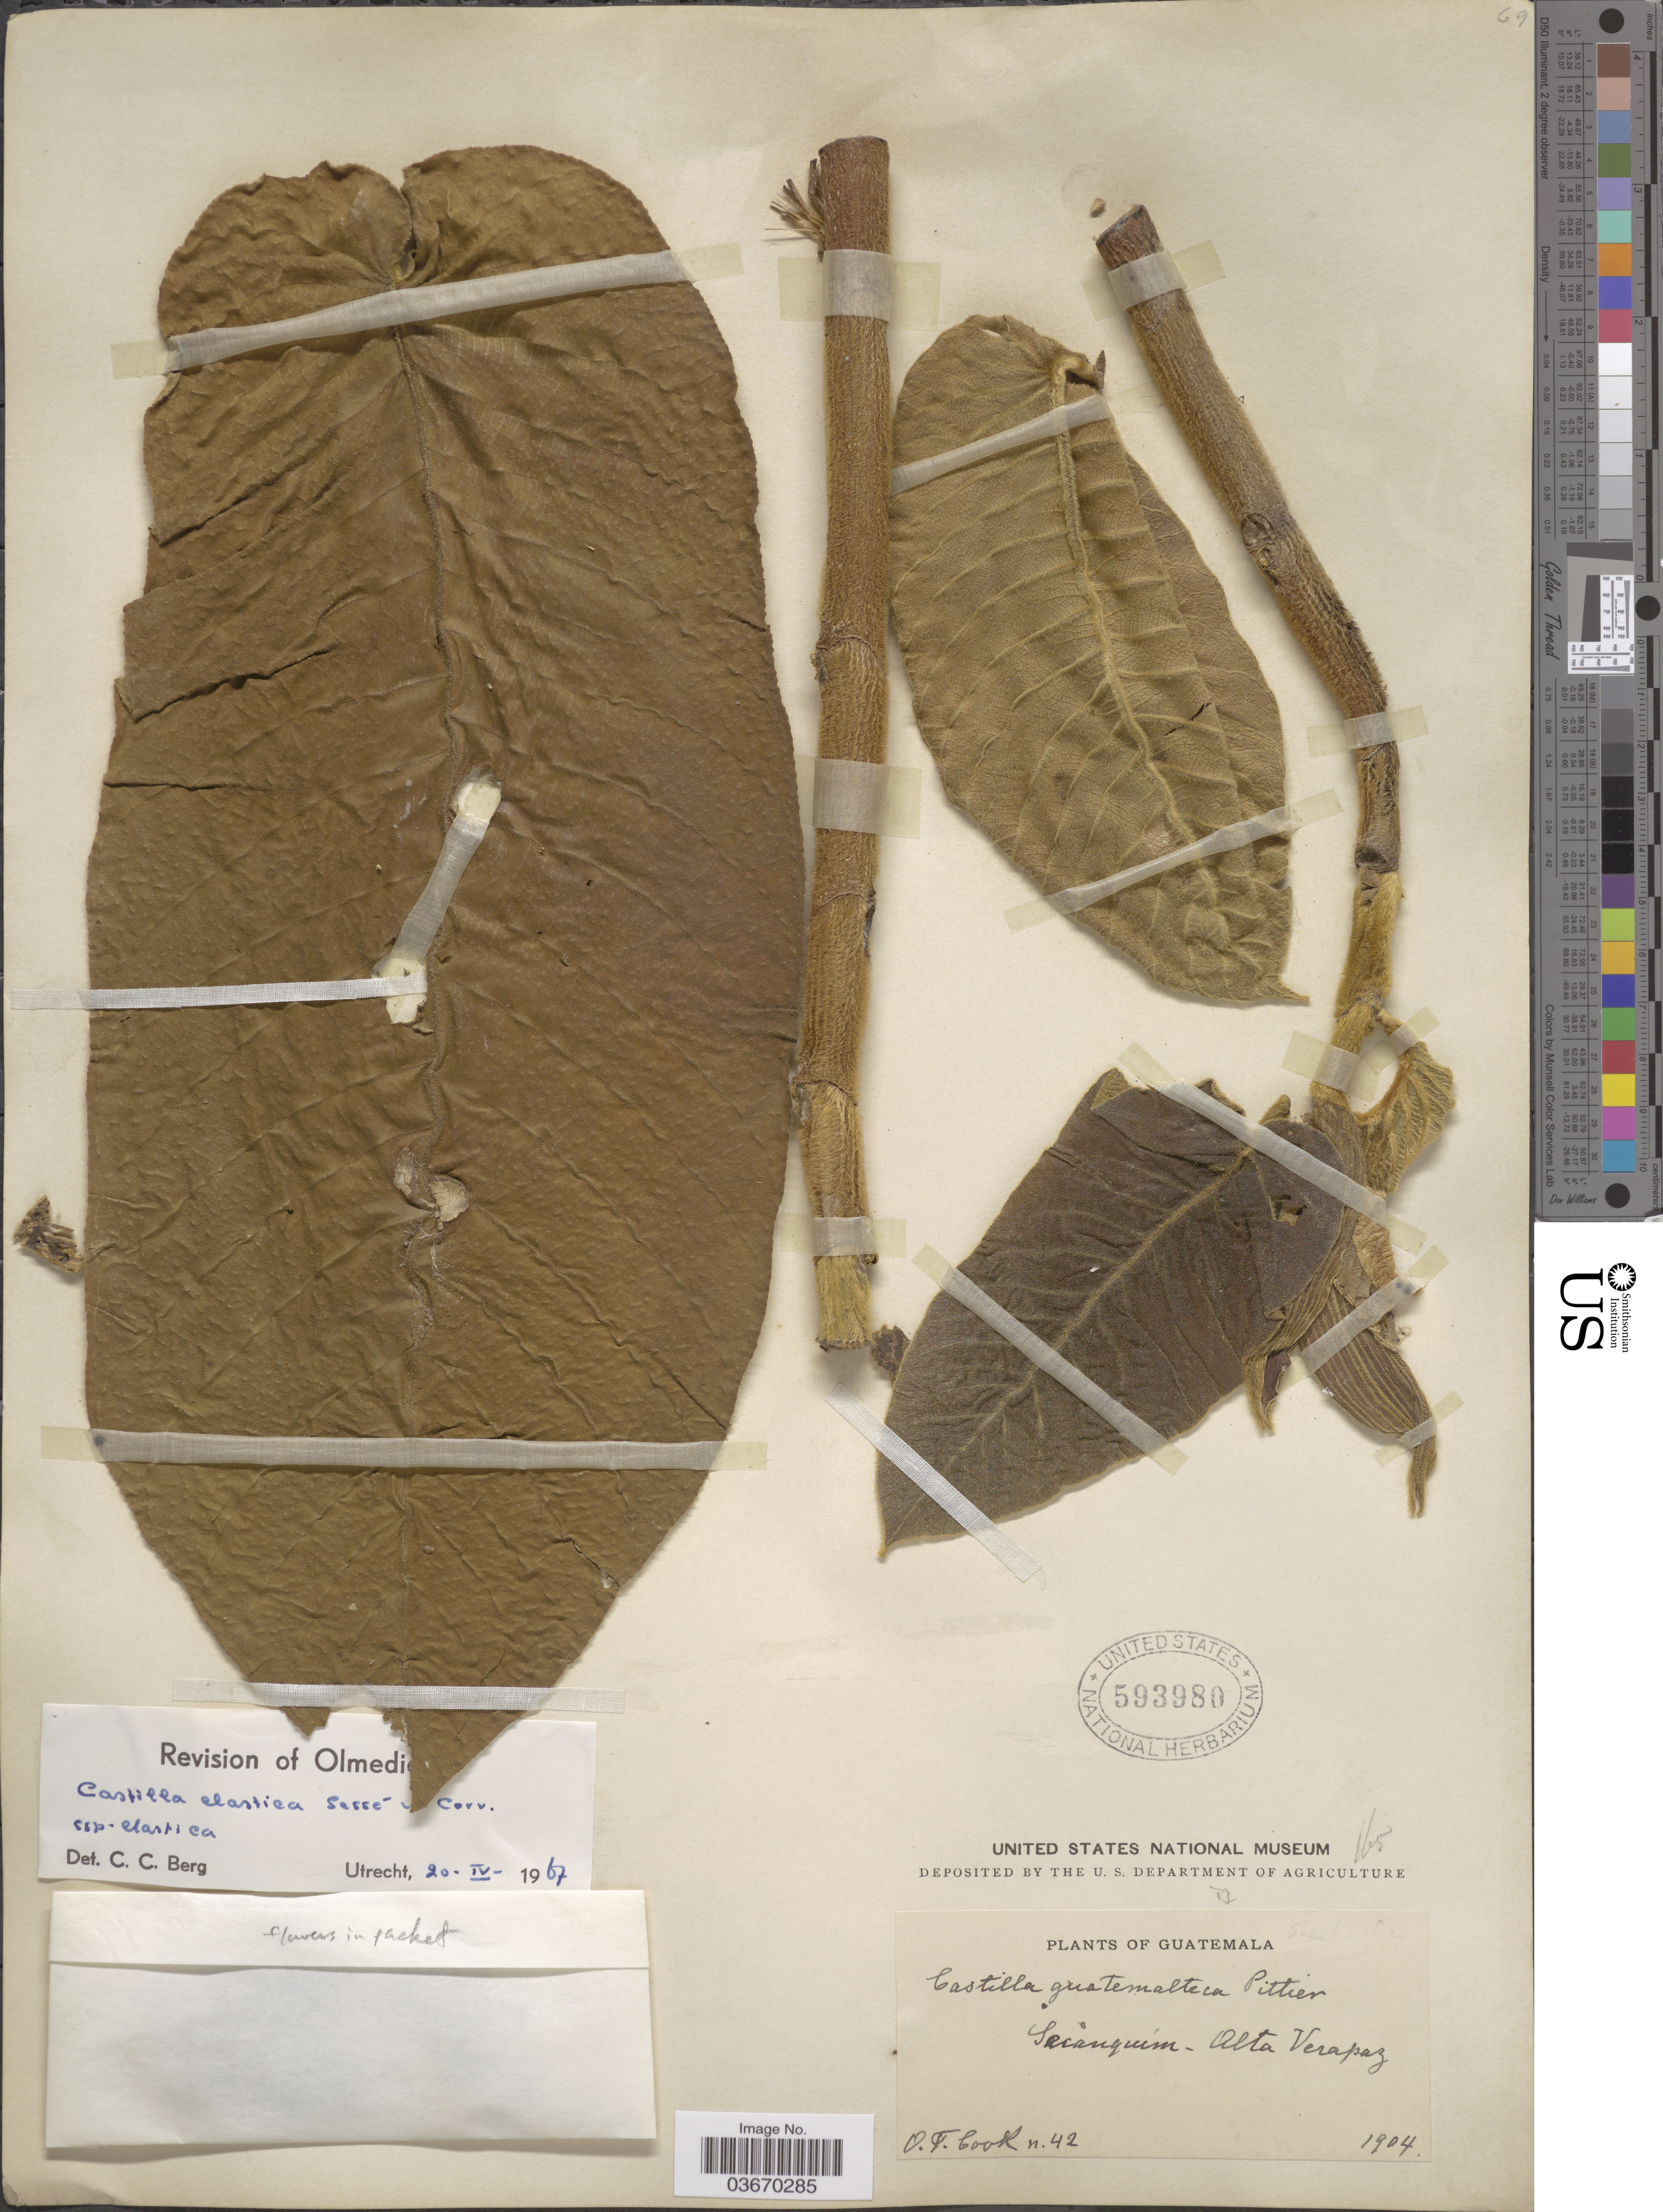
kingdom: Plantae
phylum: Tracheophyta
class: Magnoliopsida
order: Rosales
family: Moraceae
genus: Castilla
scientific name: Castilla elastica subsp. elastica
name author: Sessé ex Cerv.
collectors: O. F. Cook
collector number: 42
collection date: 1904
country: Guatemala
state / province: Alta Verapaz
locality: Secanquím.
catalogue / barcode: US 593980